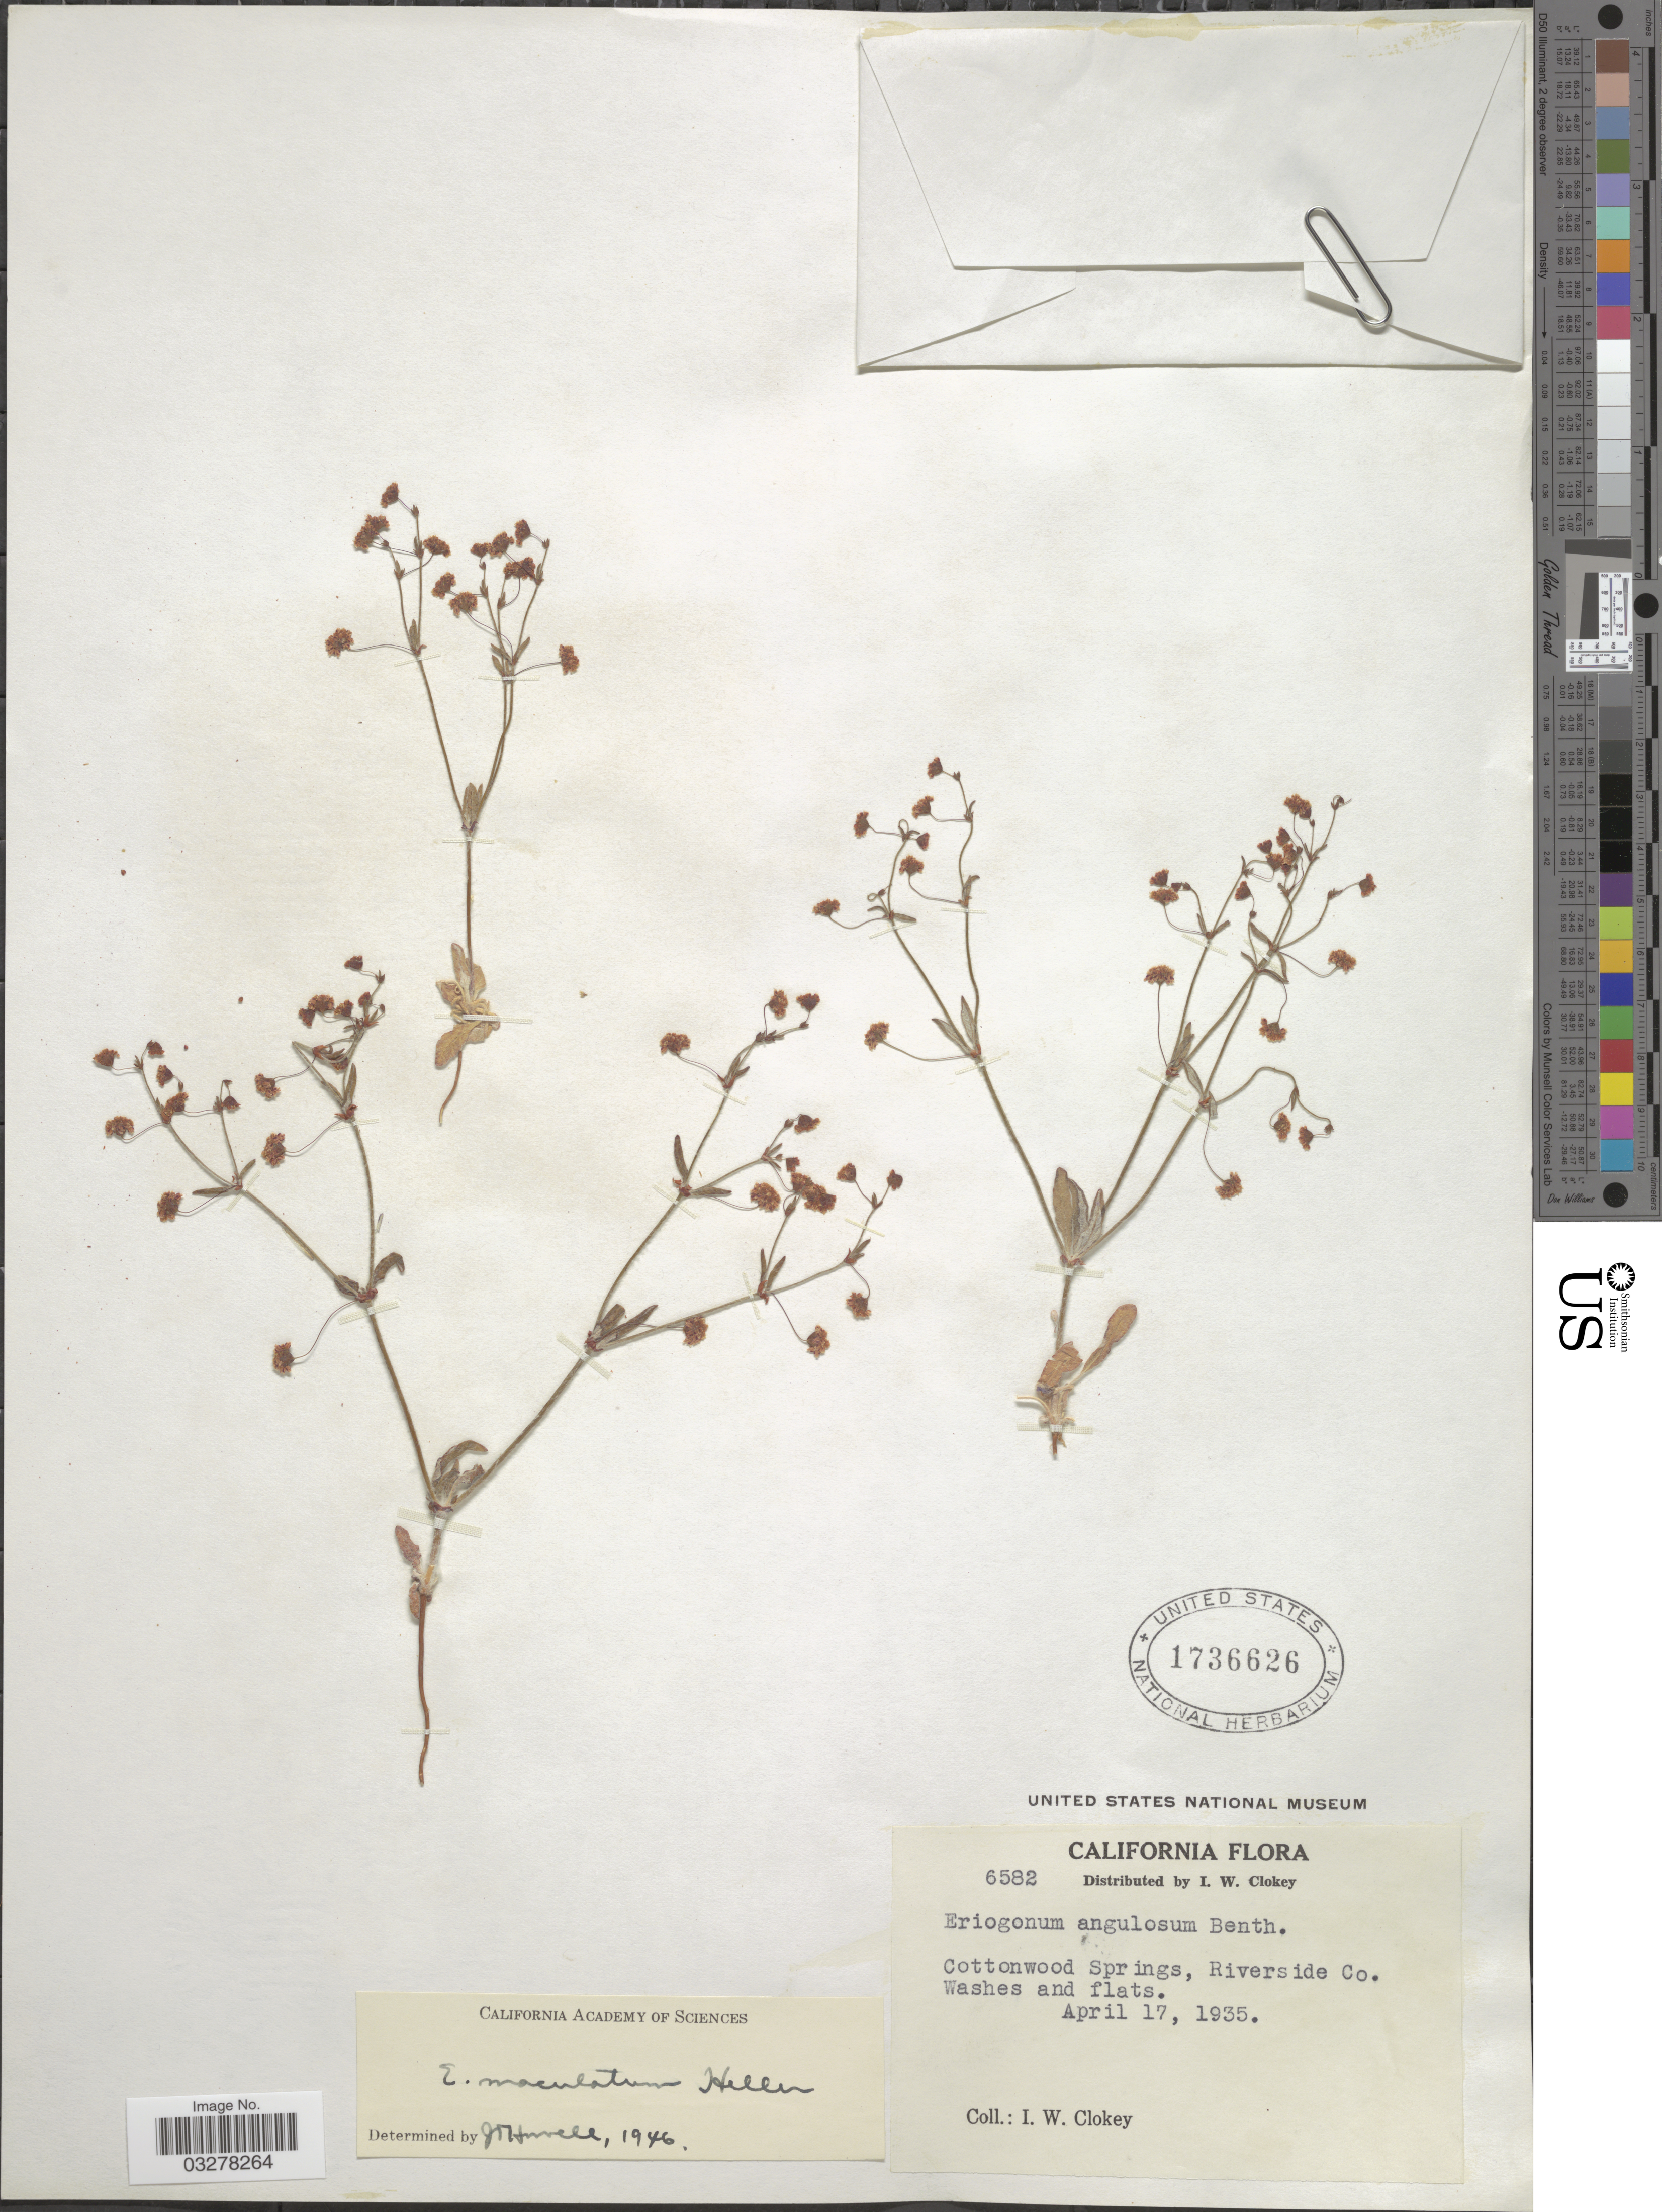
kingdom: Plantae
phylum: Tracheophyta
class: Magnoliopsida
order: Caryophyllales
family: Polygonaceae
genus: Eriogonum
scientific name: Eriogonum maculatum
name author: A. Heller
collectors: I. W. Clokey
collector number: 6582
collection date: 1935-04-17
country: United States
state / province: California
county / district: Riverside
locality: Cottonwood Springs, Riverside Co.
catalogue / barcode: US 1736626